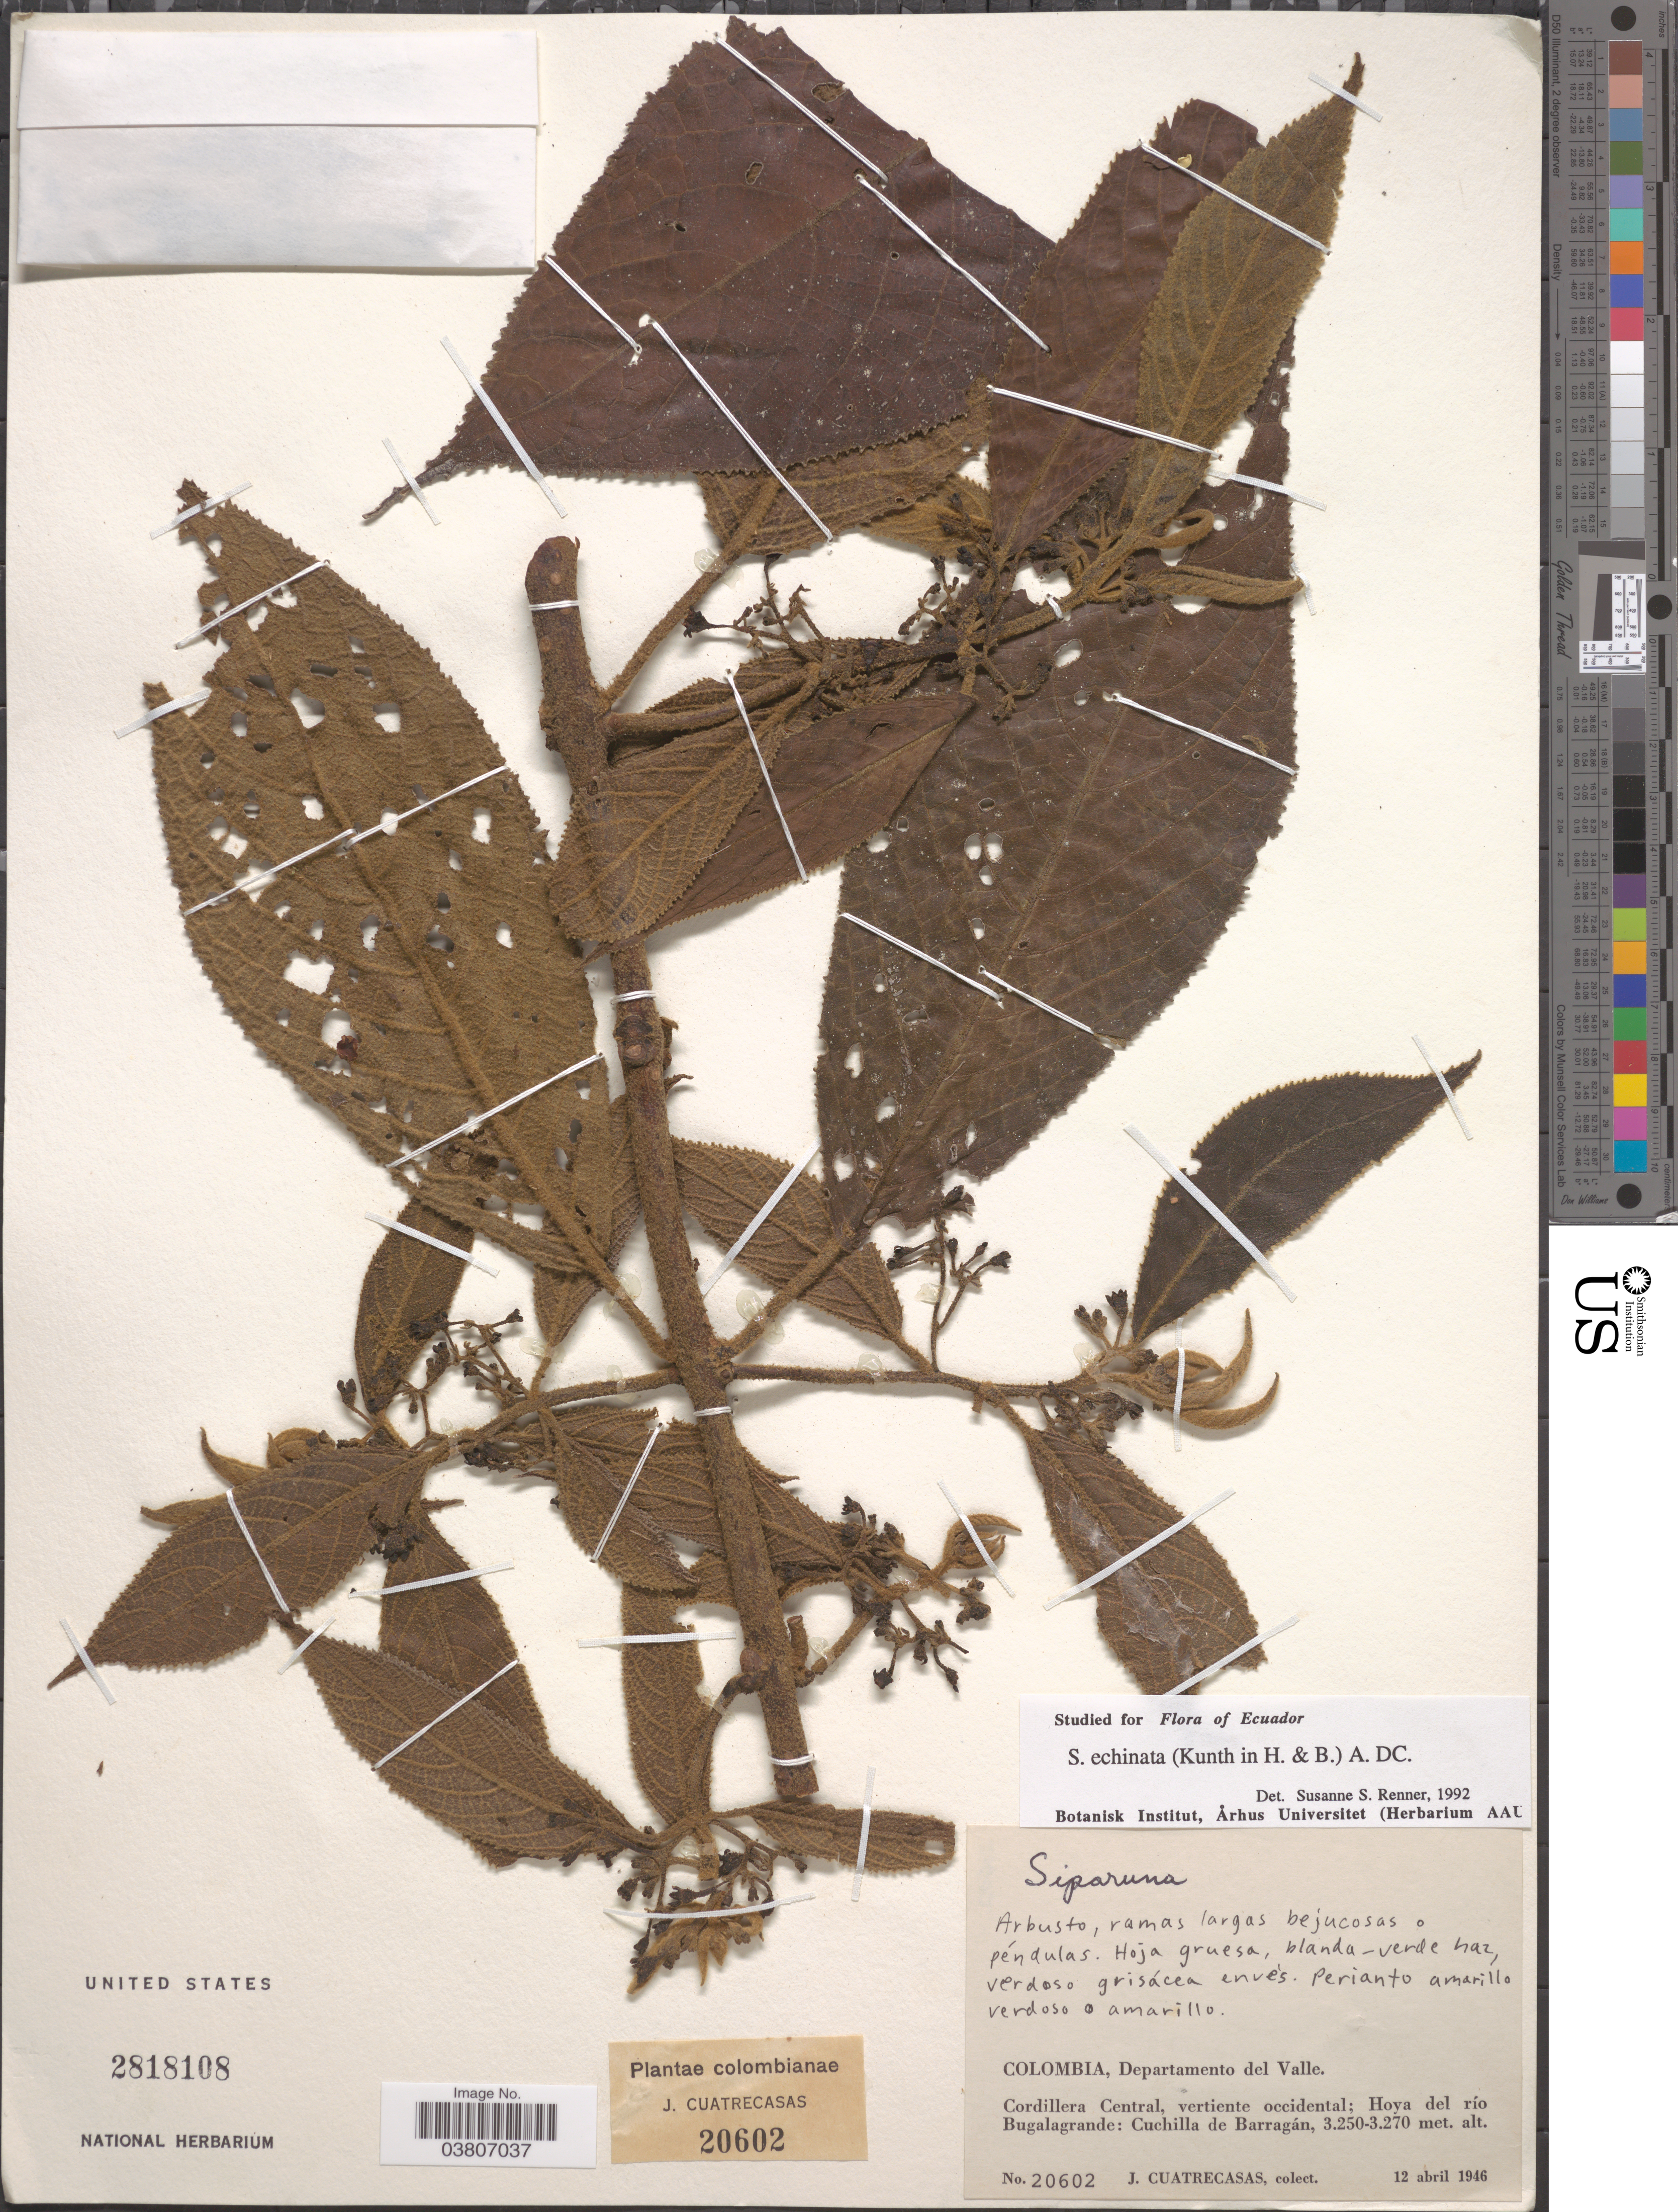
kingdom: Plantae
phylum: Tracheophyta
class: Magnoliopsida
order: Laurales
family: Siparunaceae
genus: Siparuna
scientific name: Siparuna echinata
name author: (Kunth) A. DC.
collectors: J. Cuatrecasas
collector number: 20602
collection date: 1946-04-12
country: Colombia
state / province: Valle del Cauca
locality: Departamento del Valle. Cordillera Central, vertiente occidental; Hoya del río Bugalagrande: Cuchilla de Barragán.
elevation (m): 3250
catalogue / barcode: US 2818108